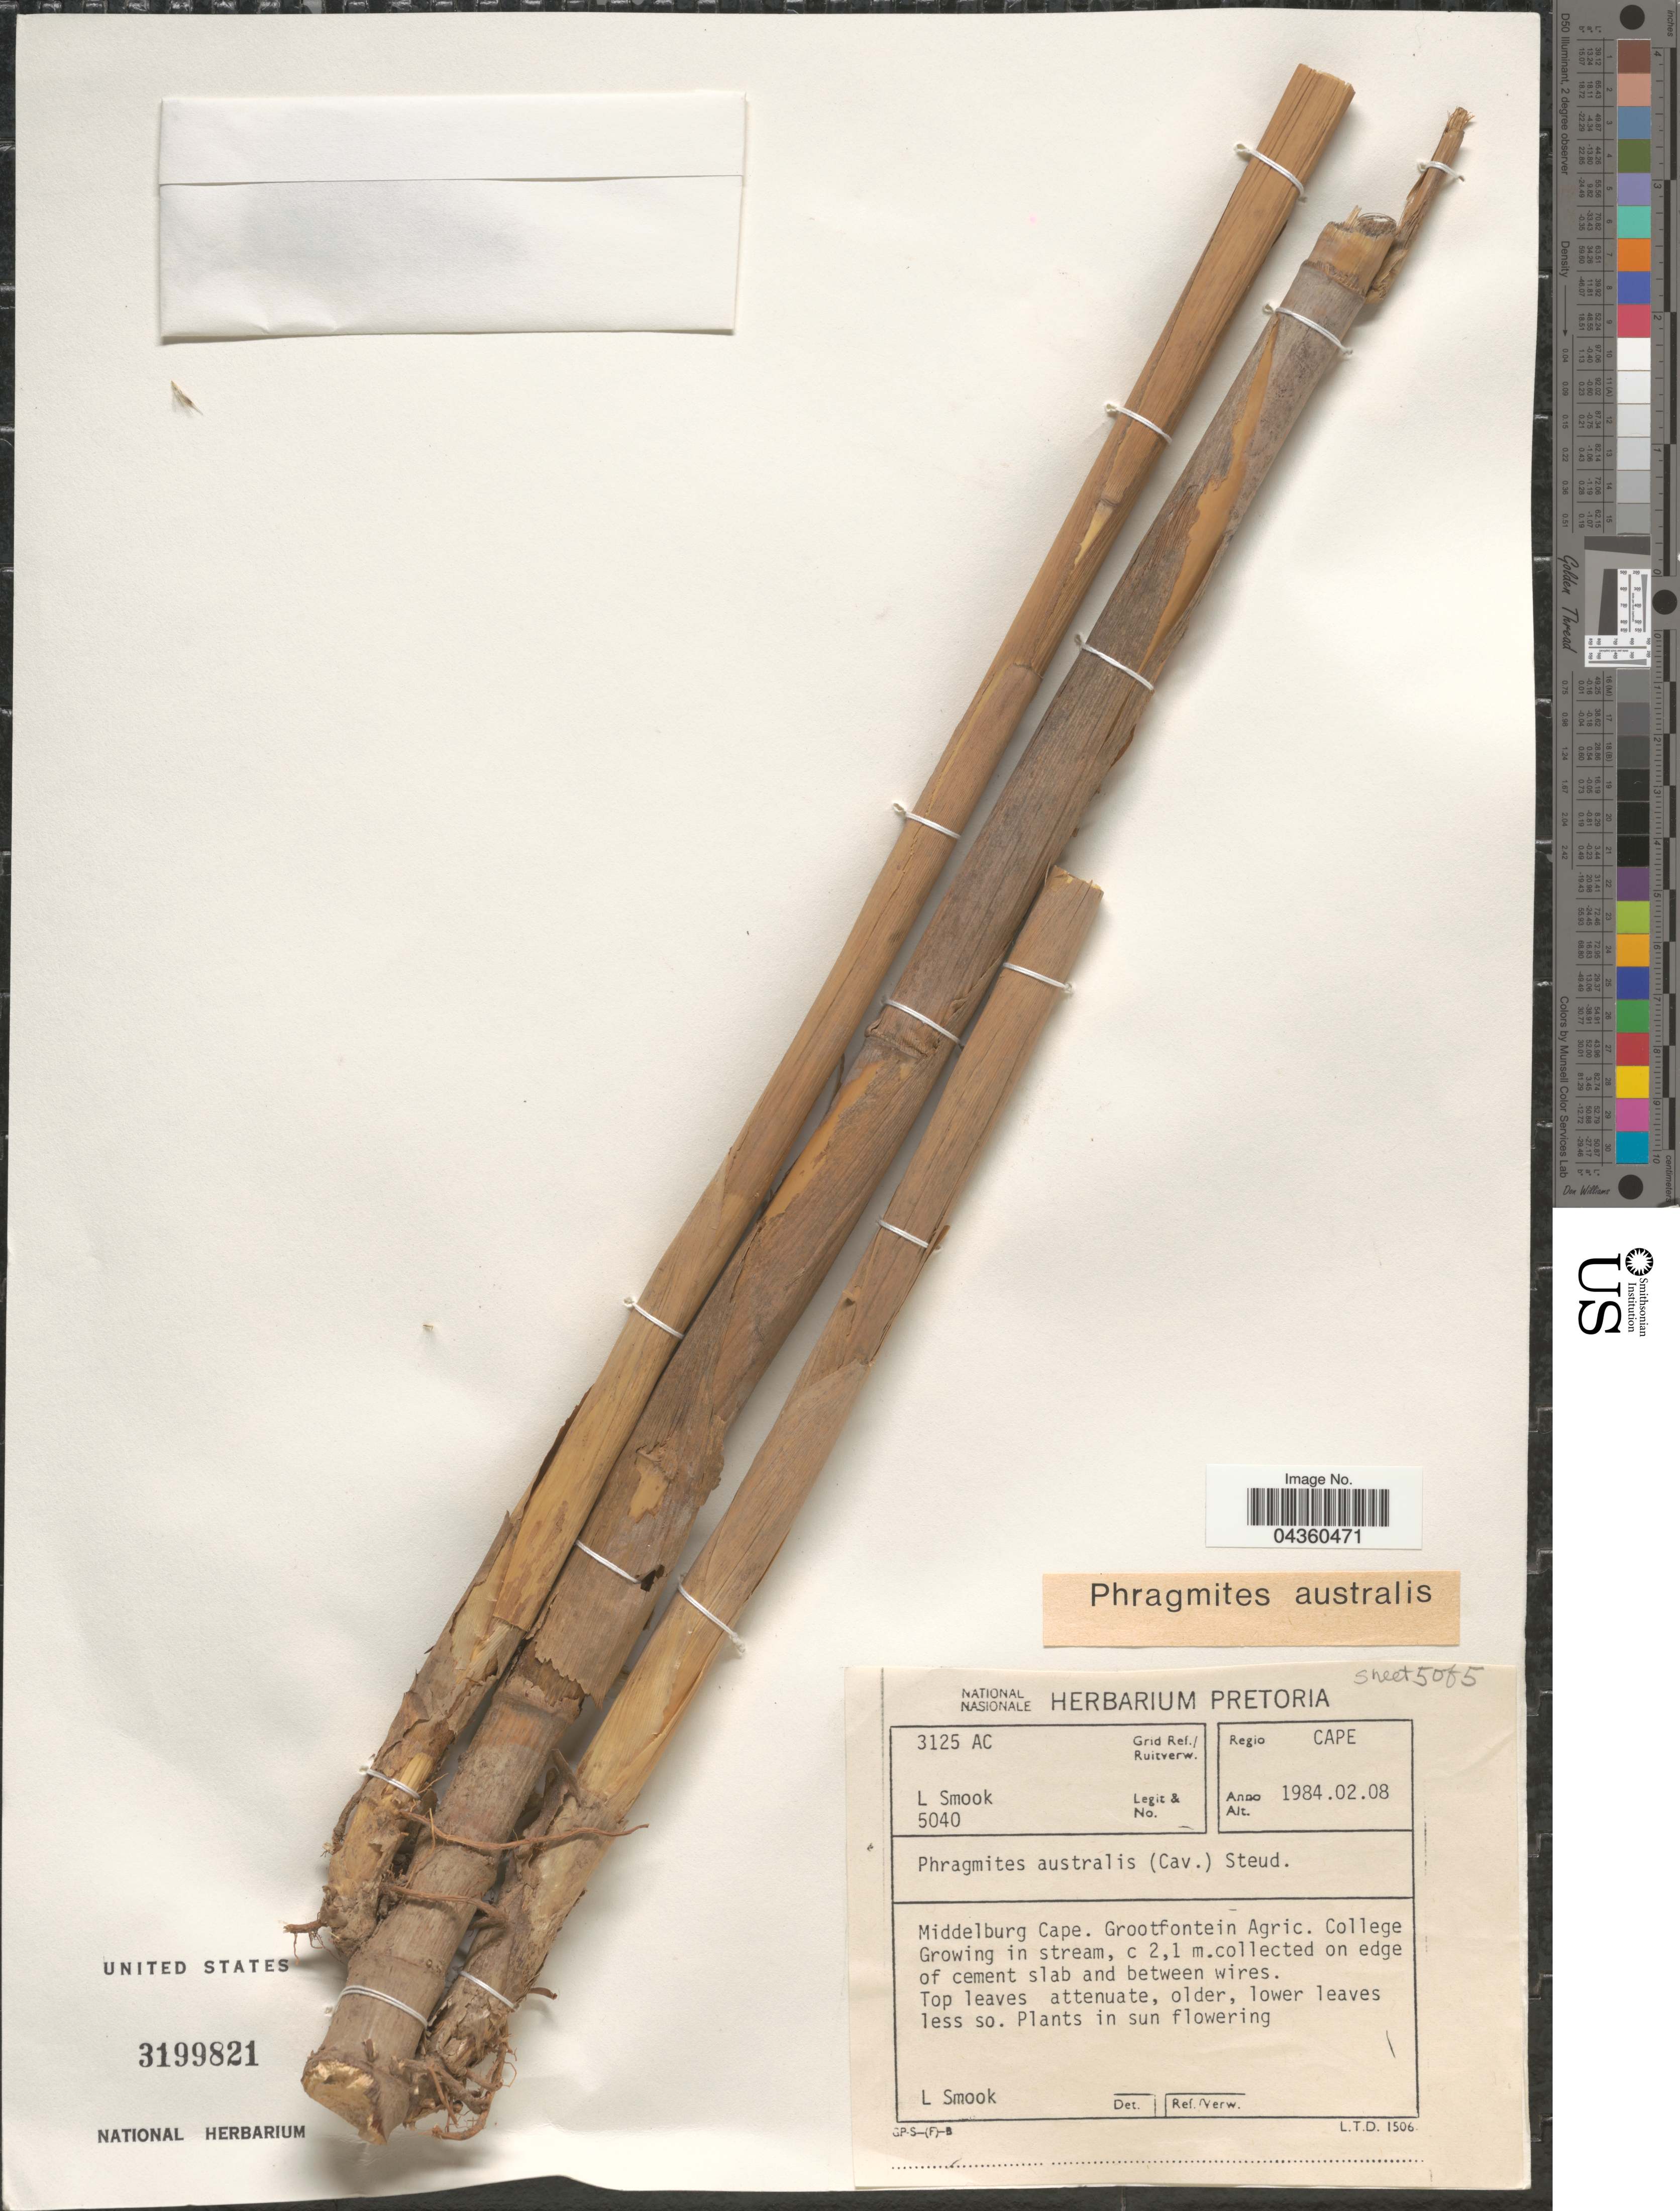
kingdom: Plantae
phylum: Tracheophyta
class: Liliopsida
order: Poales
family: Poaceae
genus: Phragmites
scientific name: Phragmites australis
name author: (Cav.) Trin. ex Steud.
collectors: L. Smook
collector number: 5040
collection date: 1984-02-08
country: South Africa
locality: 3125 AC Grid Ref./Ruitverw. Regio Cape. Middelburg Cape. Grootfontein Agric. College.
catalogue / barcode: US 3199821